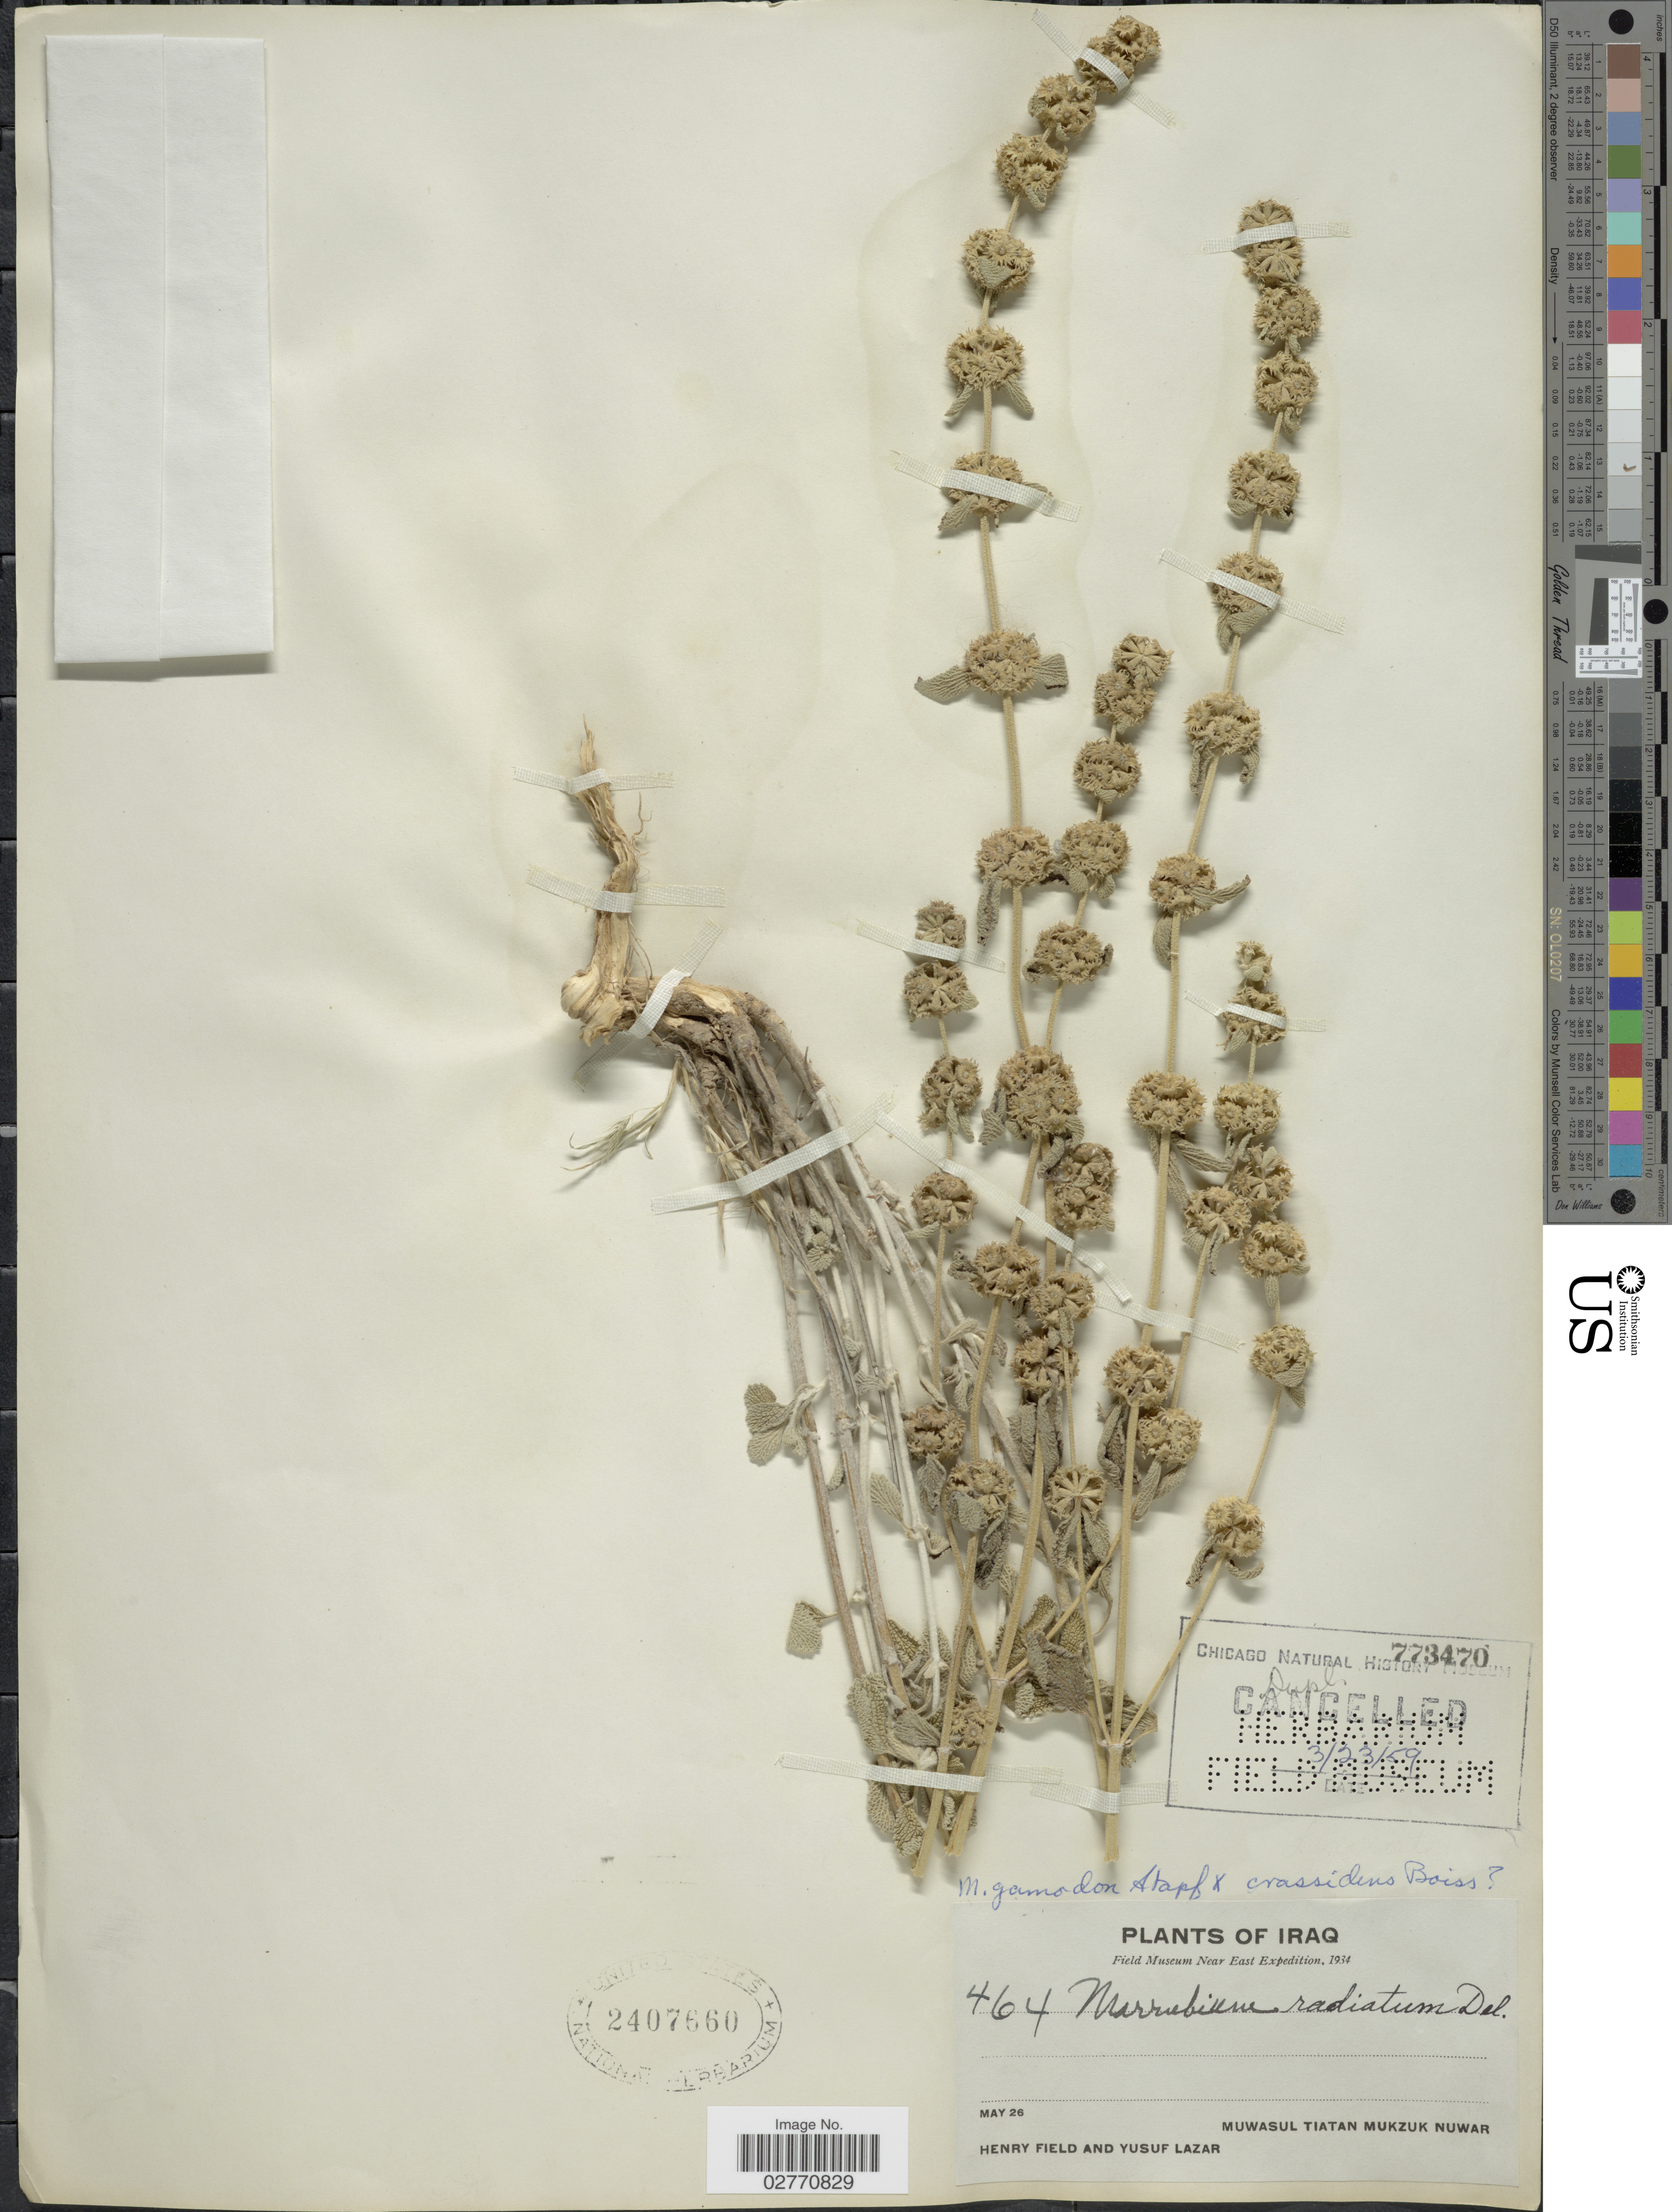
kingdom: Plantae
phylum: Tracheophyta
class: Magnoliopsida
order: Lamiales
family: Lamiaceae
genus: Marrubium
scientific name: Marrubium crassidens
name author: Boiss. & Hohen.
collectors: H. Field & Y. Lazar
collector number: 464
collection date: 1934-05-26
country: Iraq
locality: Muwasul Tiatan Mukzuk Nuwar.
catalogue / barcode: US 2407660